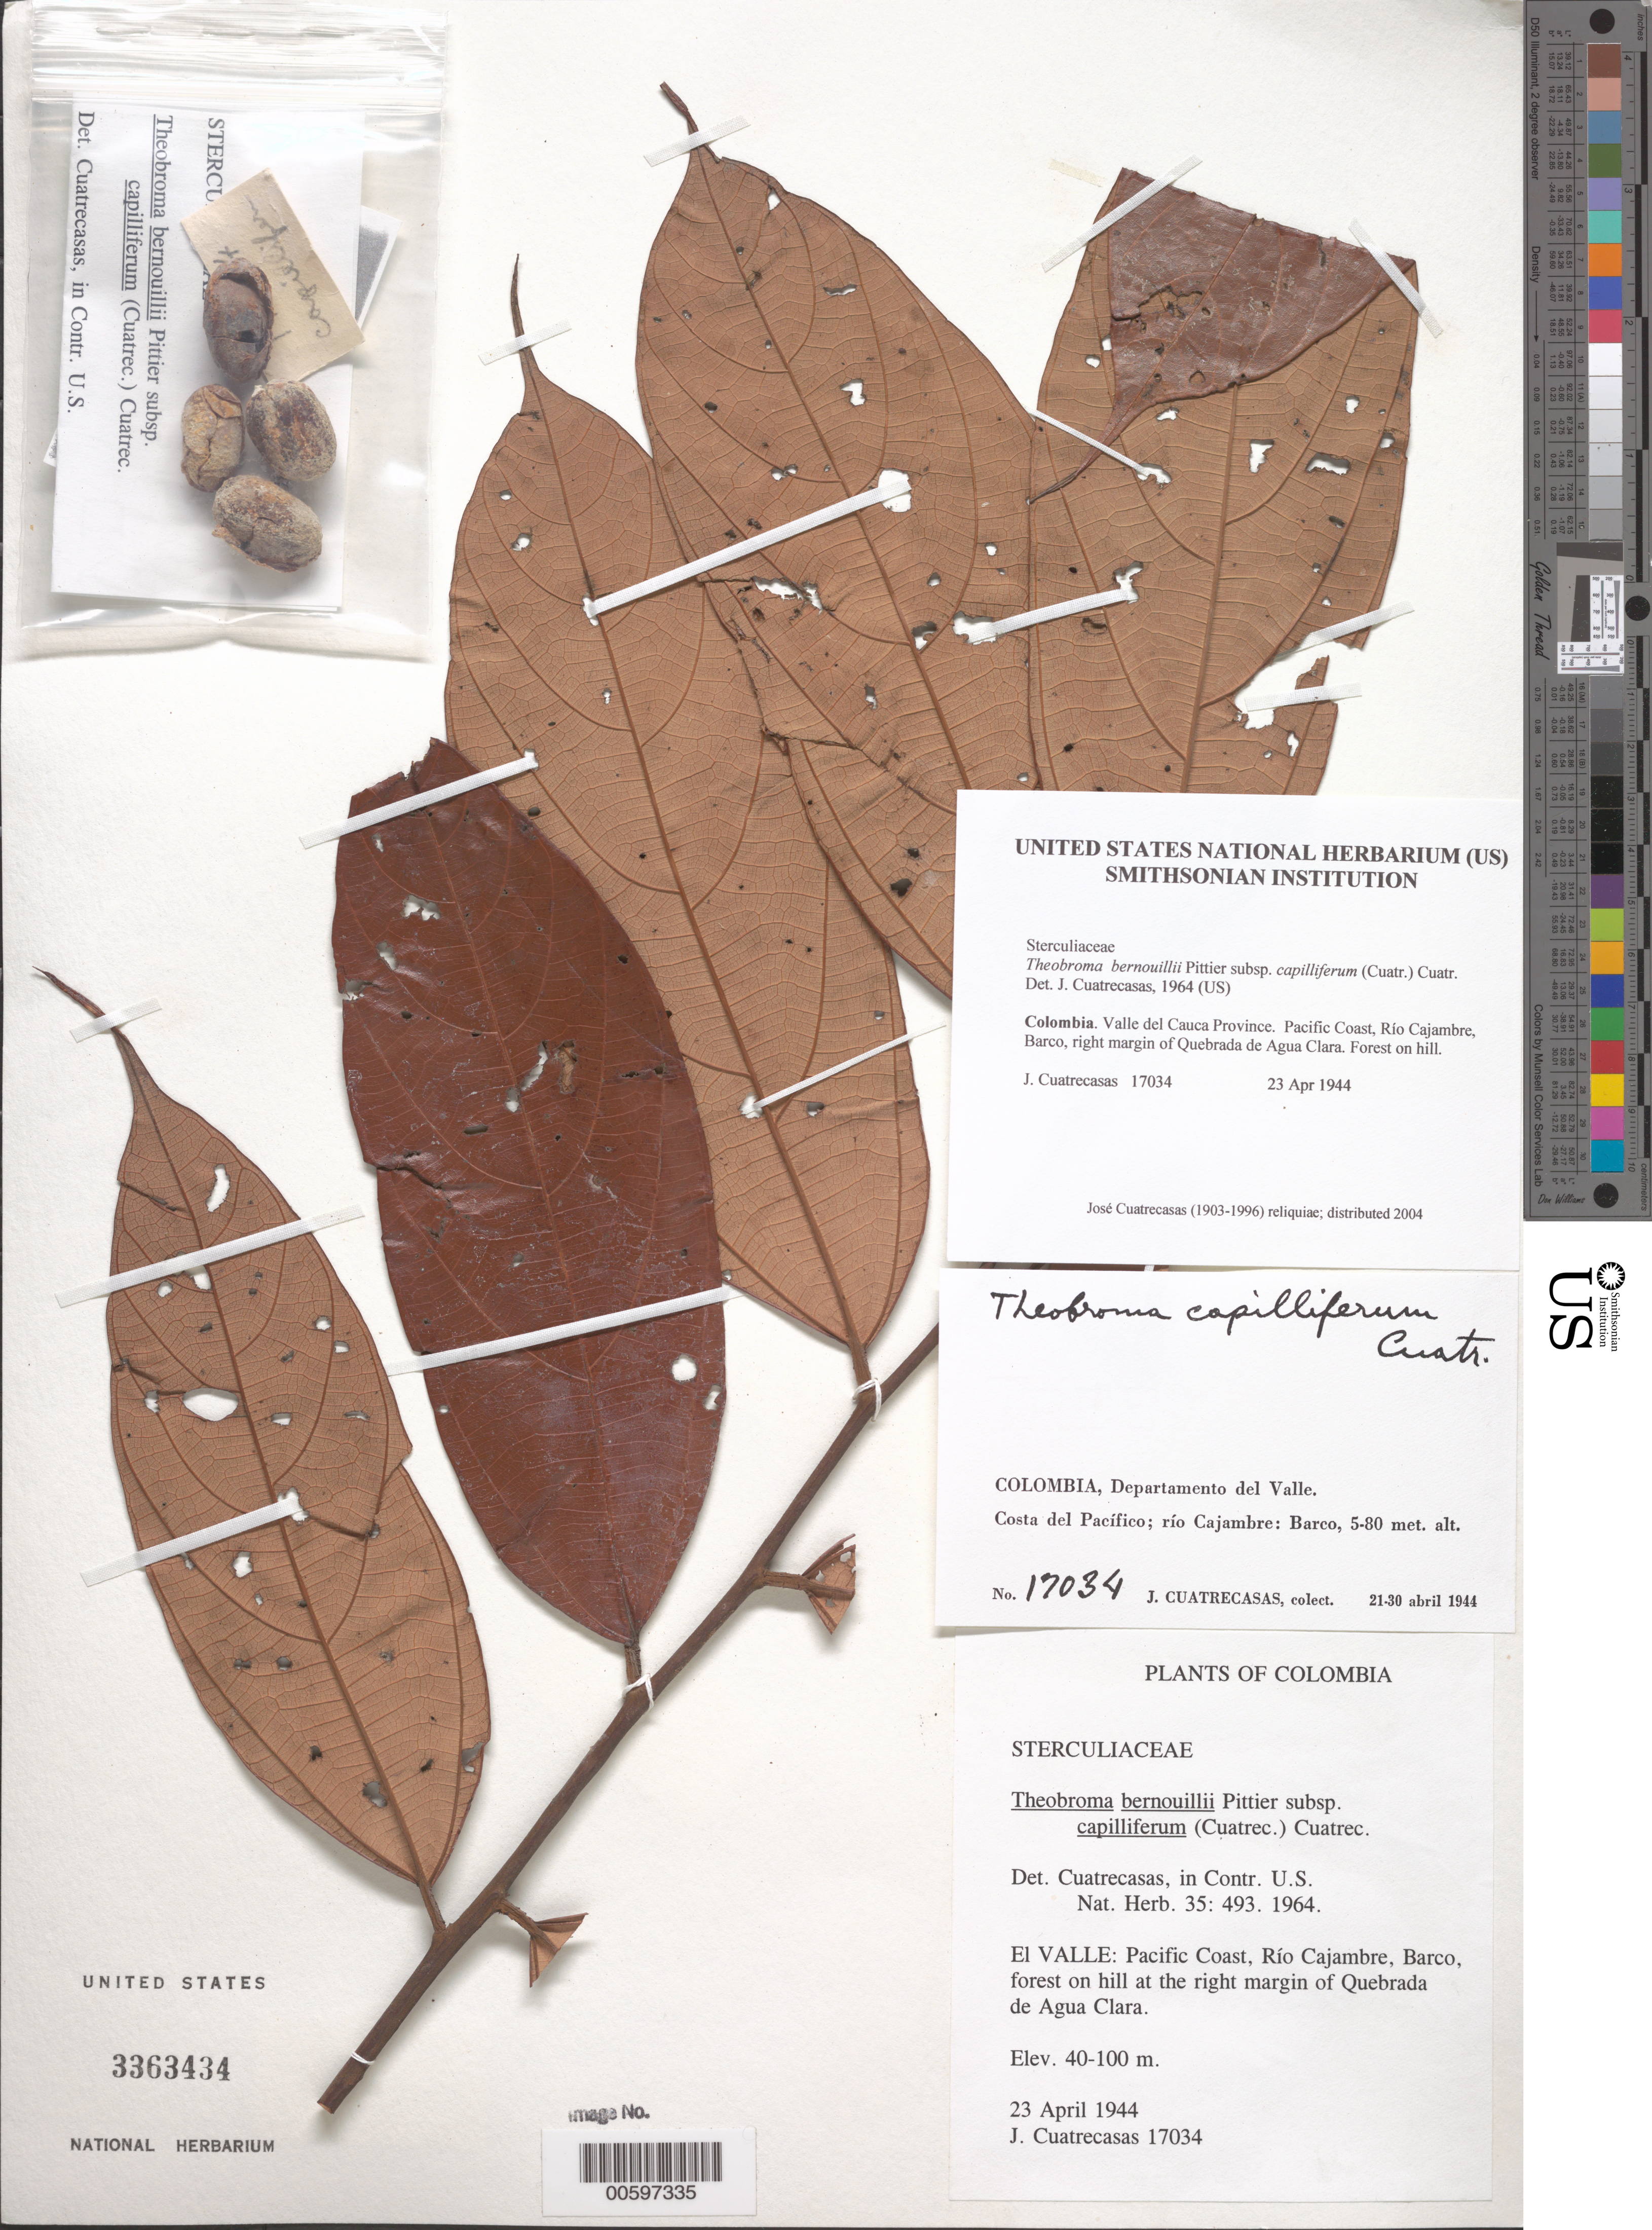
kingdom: Plantae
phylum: Tracheophyta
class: Magnoliopsida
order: Malvales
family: Malvaceae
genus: Theobroma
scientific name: Theobroma glaucum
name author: H. Karst.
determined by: Dorr, L. J., (BOT), Smithsonian Institution - National Museum of Natural History (UNITED STATES)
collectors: J. Cuatrecasas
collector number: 17034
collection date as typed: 23 Apr 1944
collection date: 1944-04-23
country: Colombia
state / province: Valle del Cauca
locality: Pacific Coast, Río Cajambre, Barco, right margin of Quebrada de Agua Clara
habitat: Forest on hill.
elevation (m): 40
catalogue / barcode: US 3363434